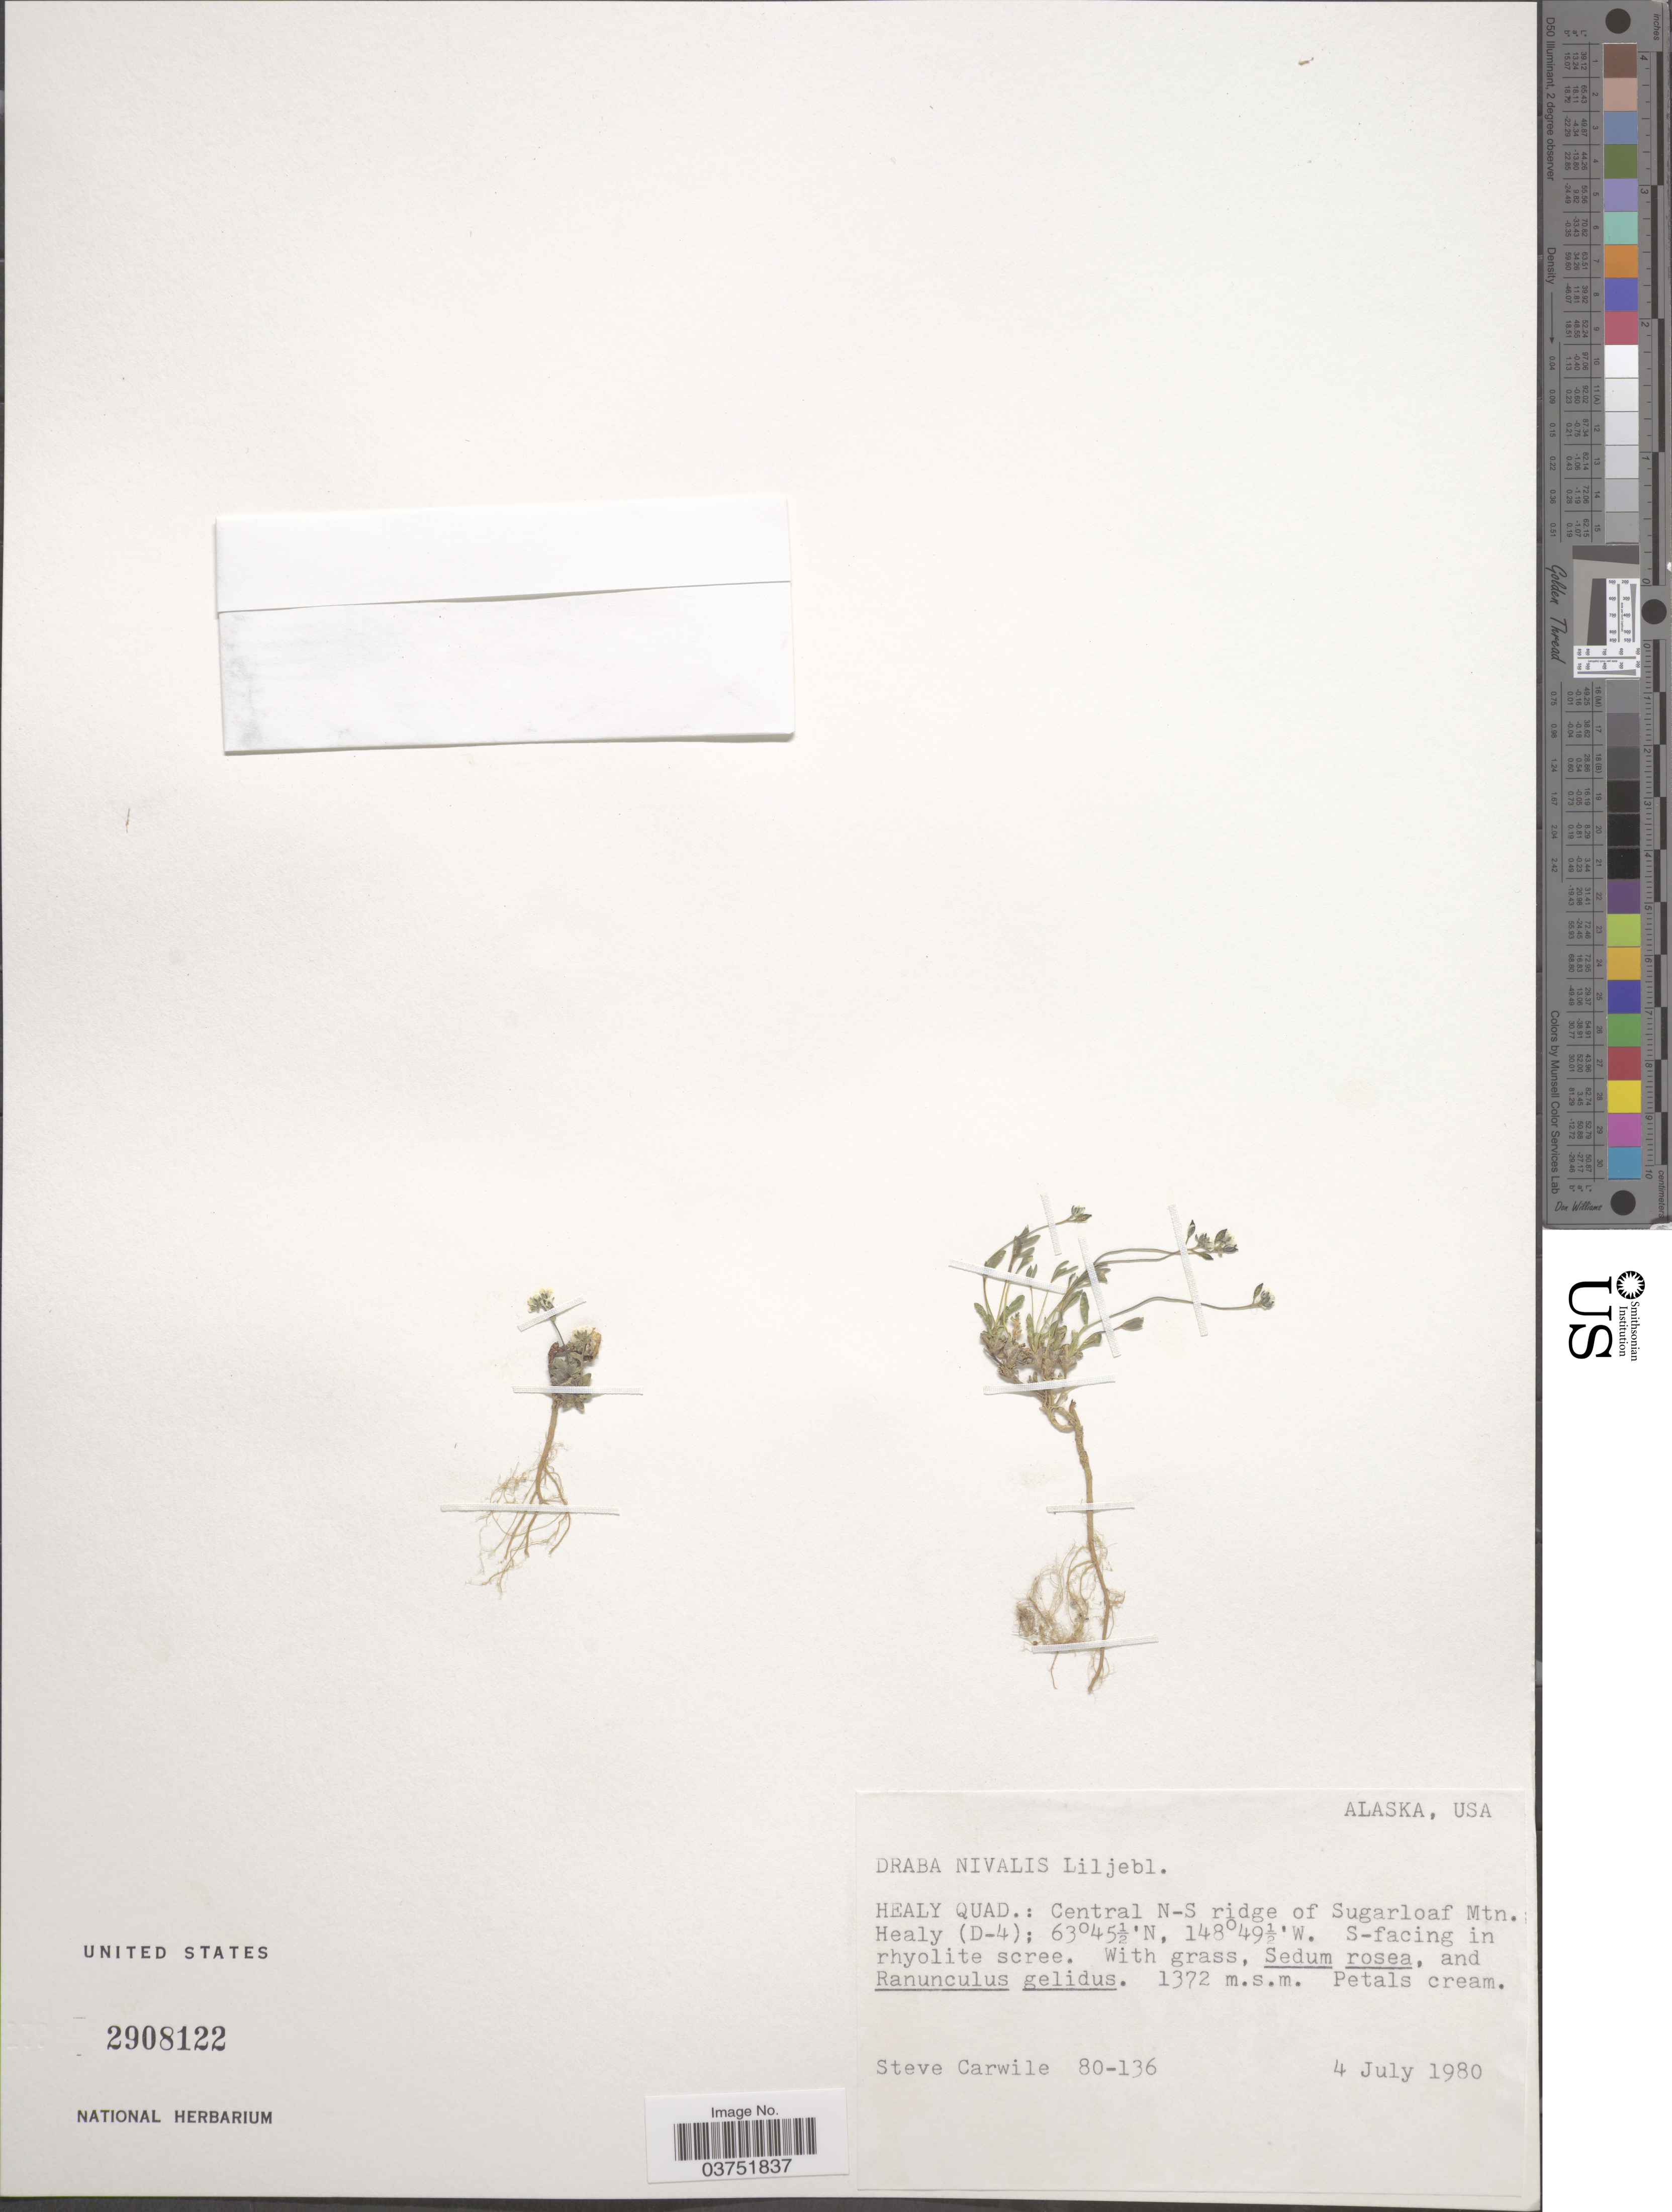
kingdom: Plantae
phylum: Tracheophyta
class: Magnoliopsida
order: Brassicales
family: Brassicaceae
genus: Draba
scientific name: Draba nivalis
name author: Lilj.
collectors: S. Carwile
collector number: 80-136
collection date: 1980-07-04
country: United States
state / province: Alaska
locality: Healy Quad: Central N-S ridge of Sugarloaf Mtn.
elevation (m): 1372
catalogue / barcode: US 2908122